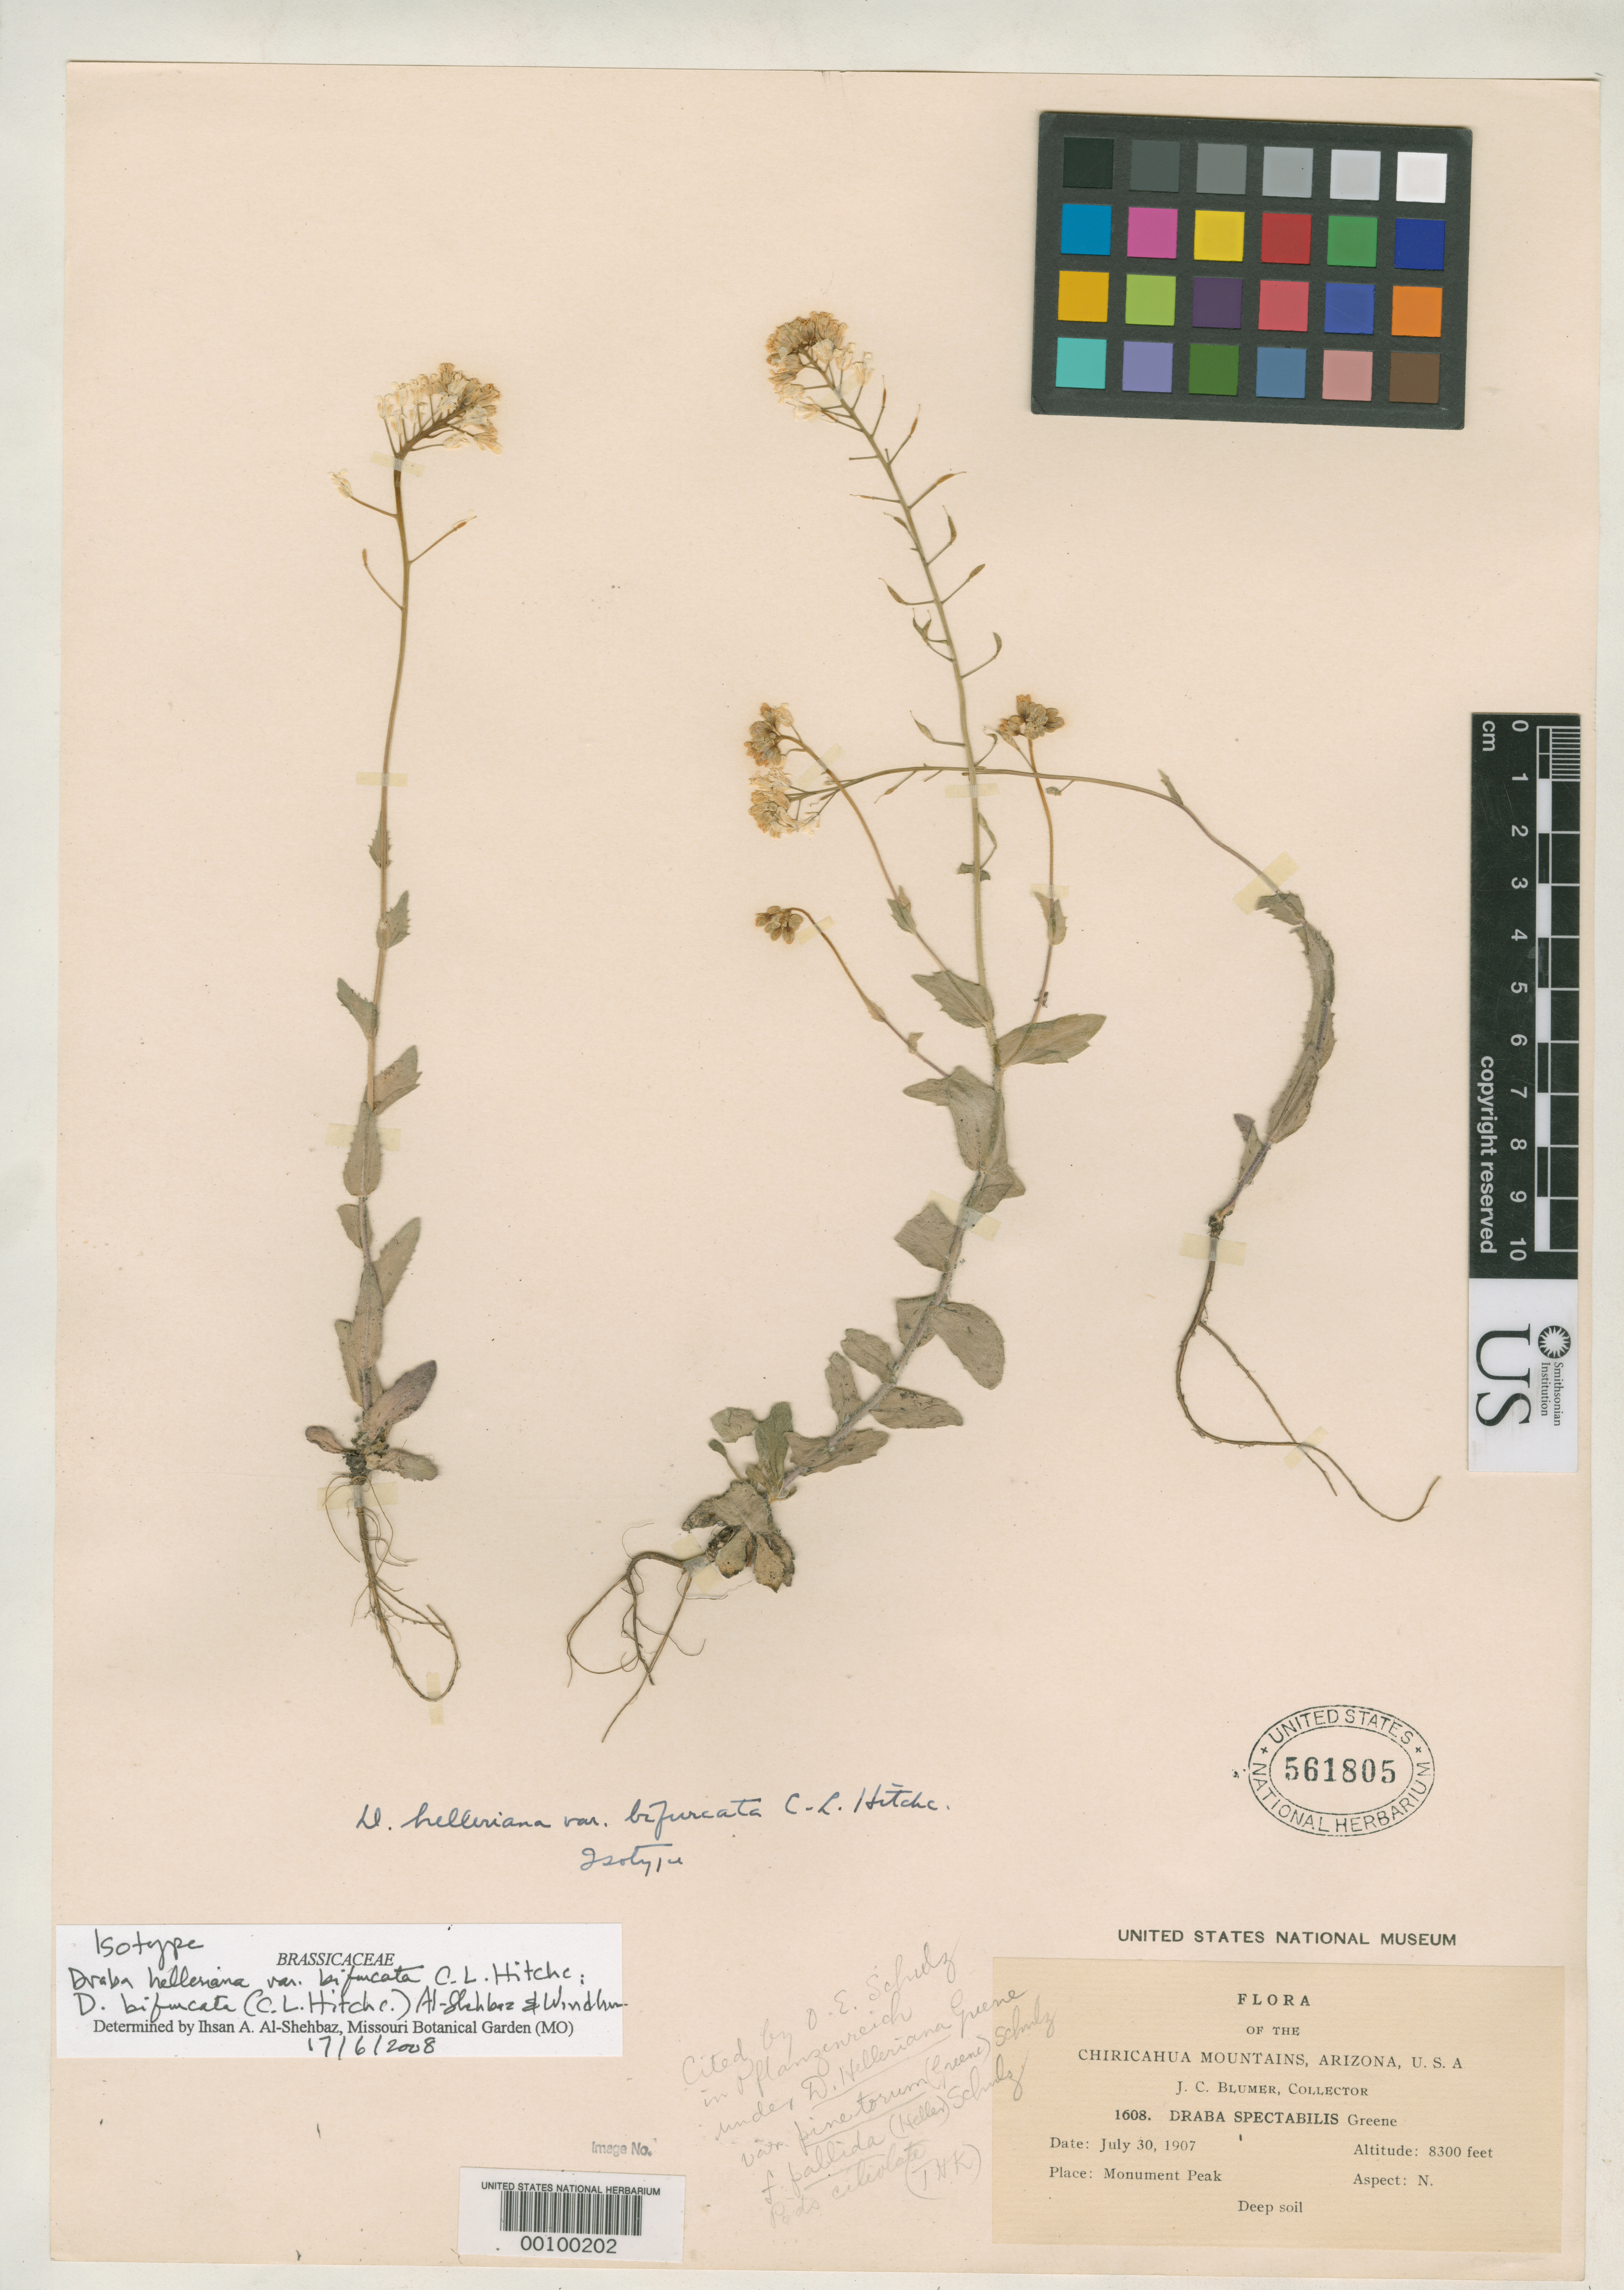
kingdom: Plantae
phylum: Tracheophyta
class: Magnoliopsida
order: Brassicales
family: Brassicaceae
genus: Draba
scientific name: Draba helleriana var. bifurcata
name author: C.L. Hitchc.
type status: Isotype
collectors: J. C. Blumer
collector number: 1608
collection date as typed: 30 Jul 1907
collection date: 1907-07-30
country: United States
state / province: Arizona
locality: Monument Peak, Chiricahua Mts.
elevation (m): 2530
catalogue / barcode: US 561805